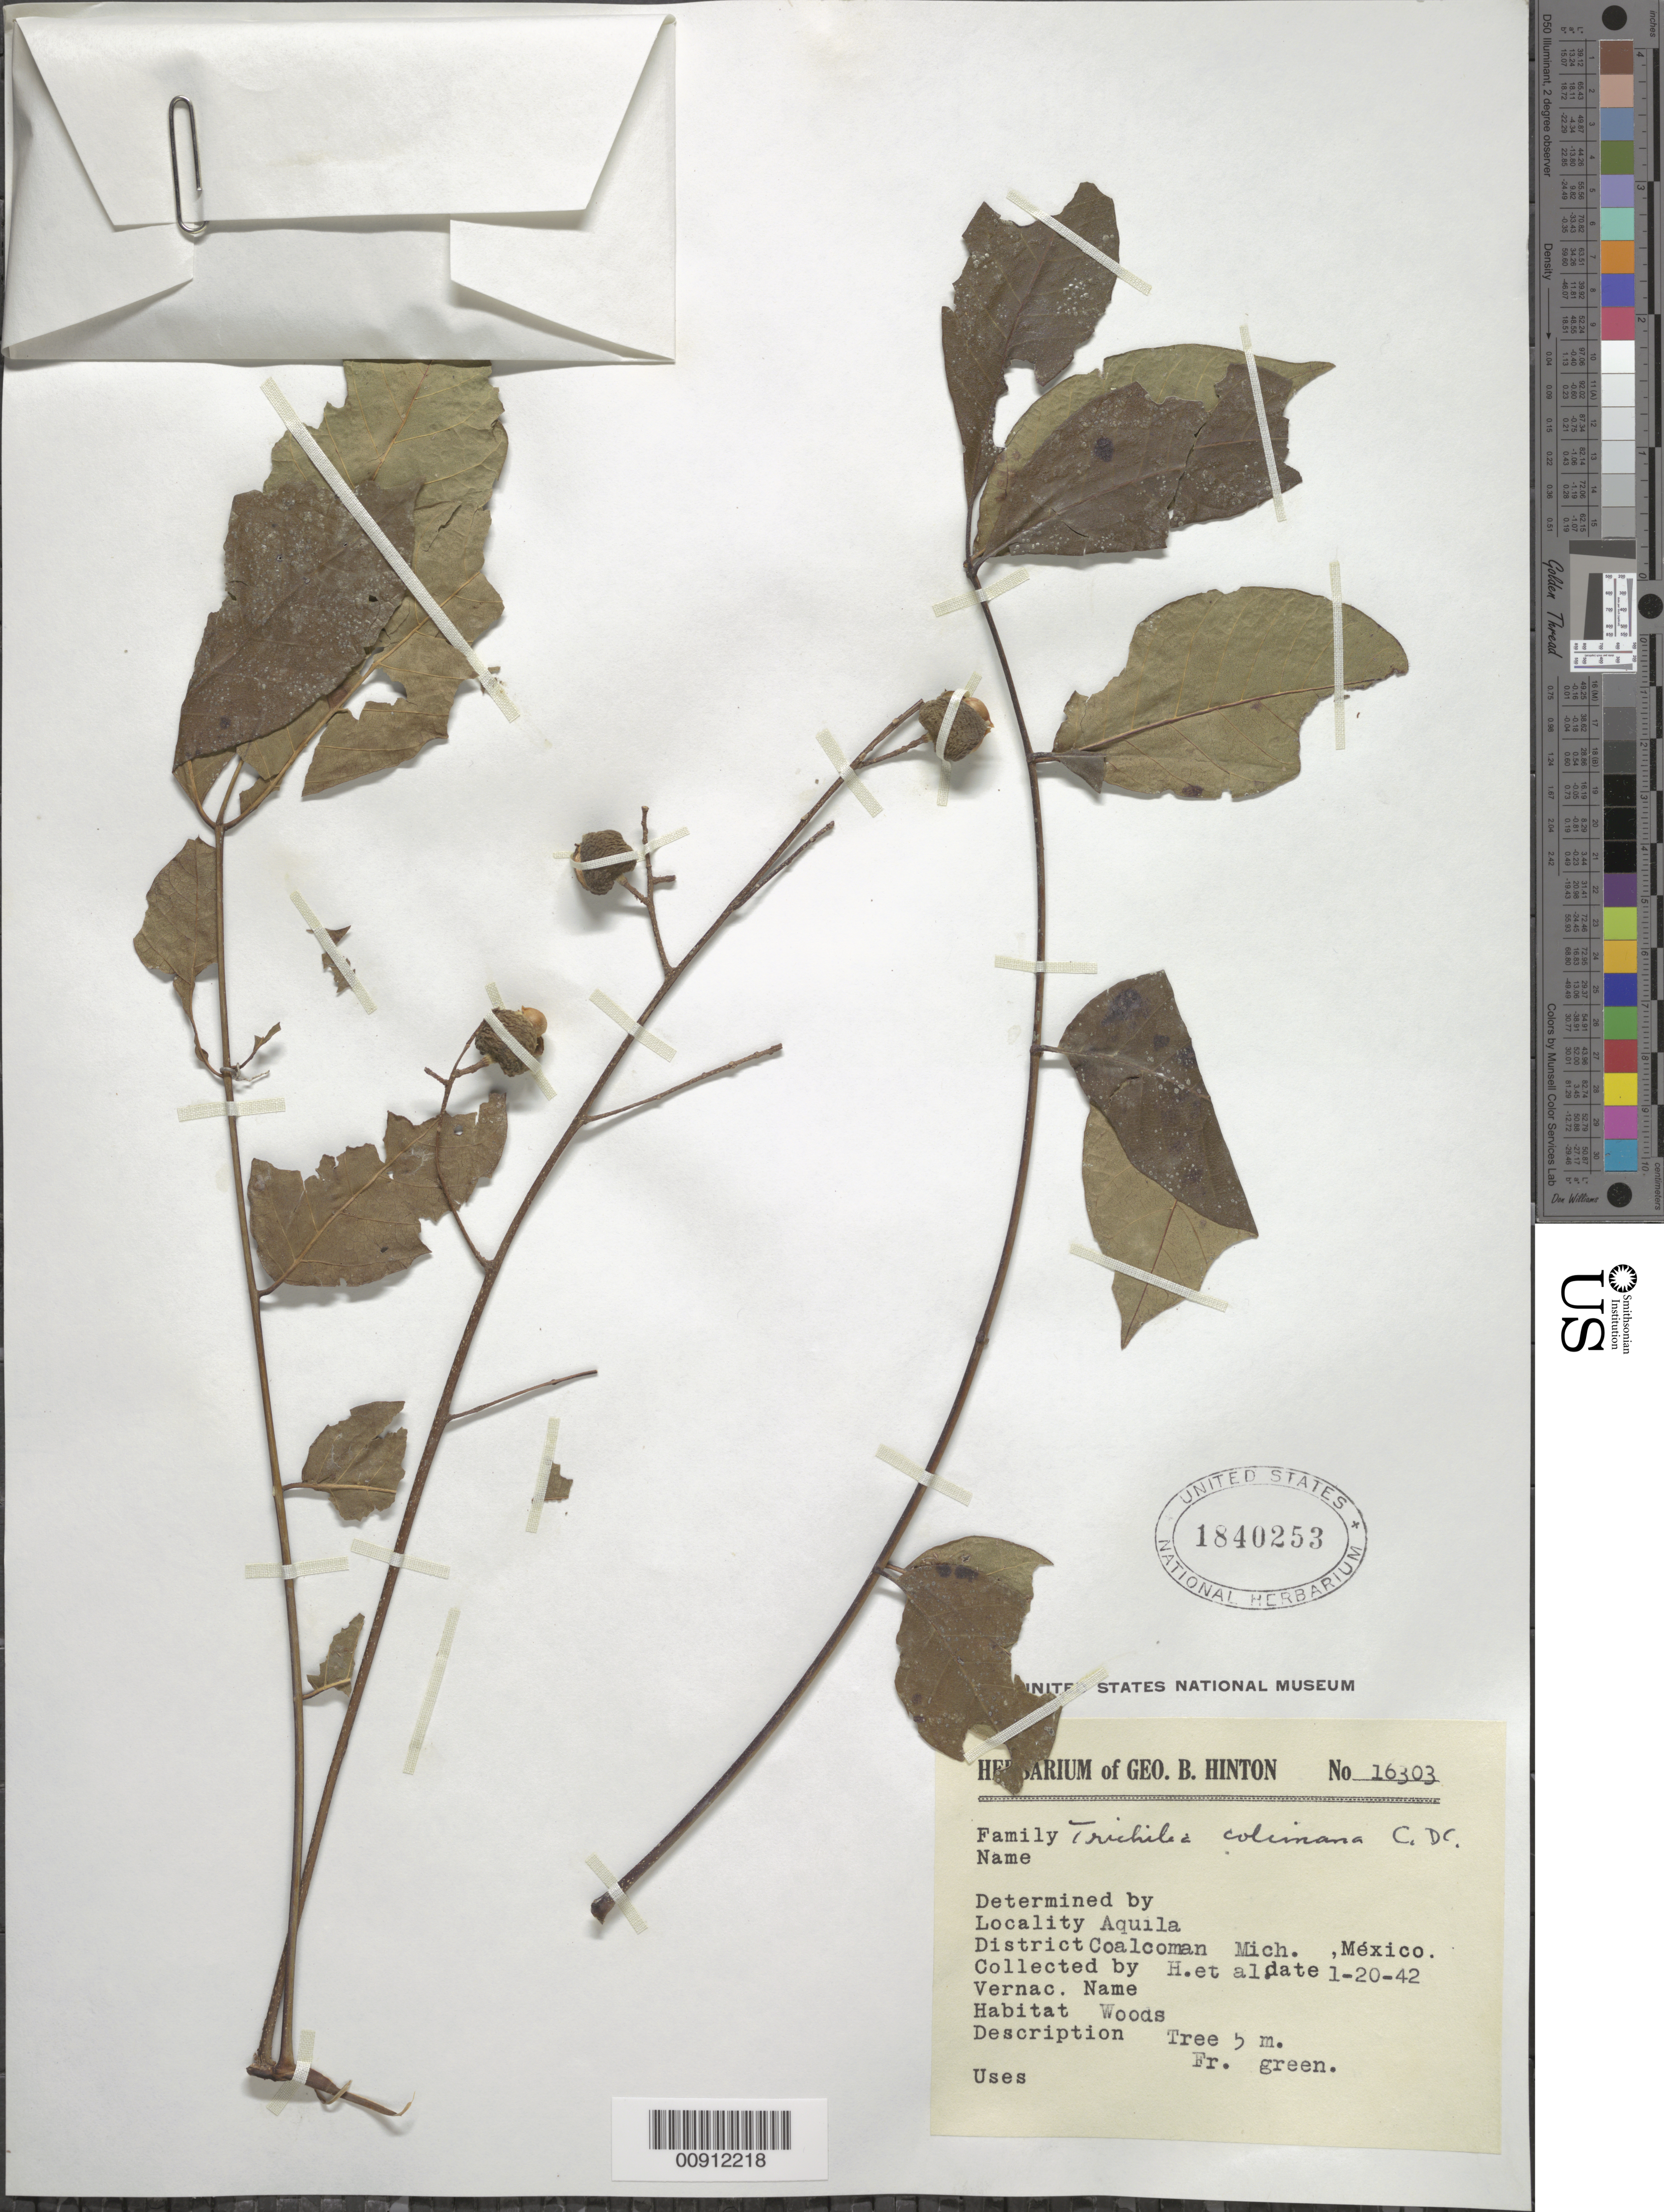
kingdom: Plantae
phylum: Tracheophyta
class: Magnoliopsida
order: Sapindales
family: Meliaceae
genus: Trichilia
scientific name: Trichilia colimana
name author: C. DC.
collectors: G. B. Hinton & et al.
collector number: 16303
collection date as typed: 20 Jan 1942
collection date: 1942-01-20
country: Mexico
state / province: Michoacán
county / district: Coalcomán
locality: Aquila, District Coalcomán, Michoacán.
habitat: Woods.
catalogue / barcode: US 1840253